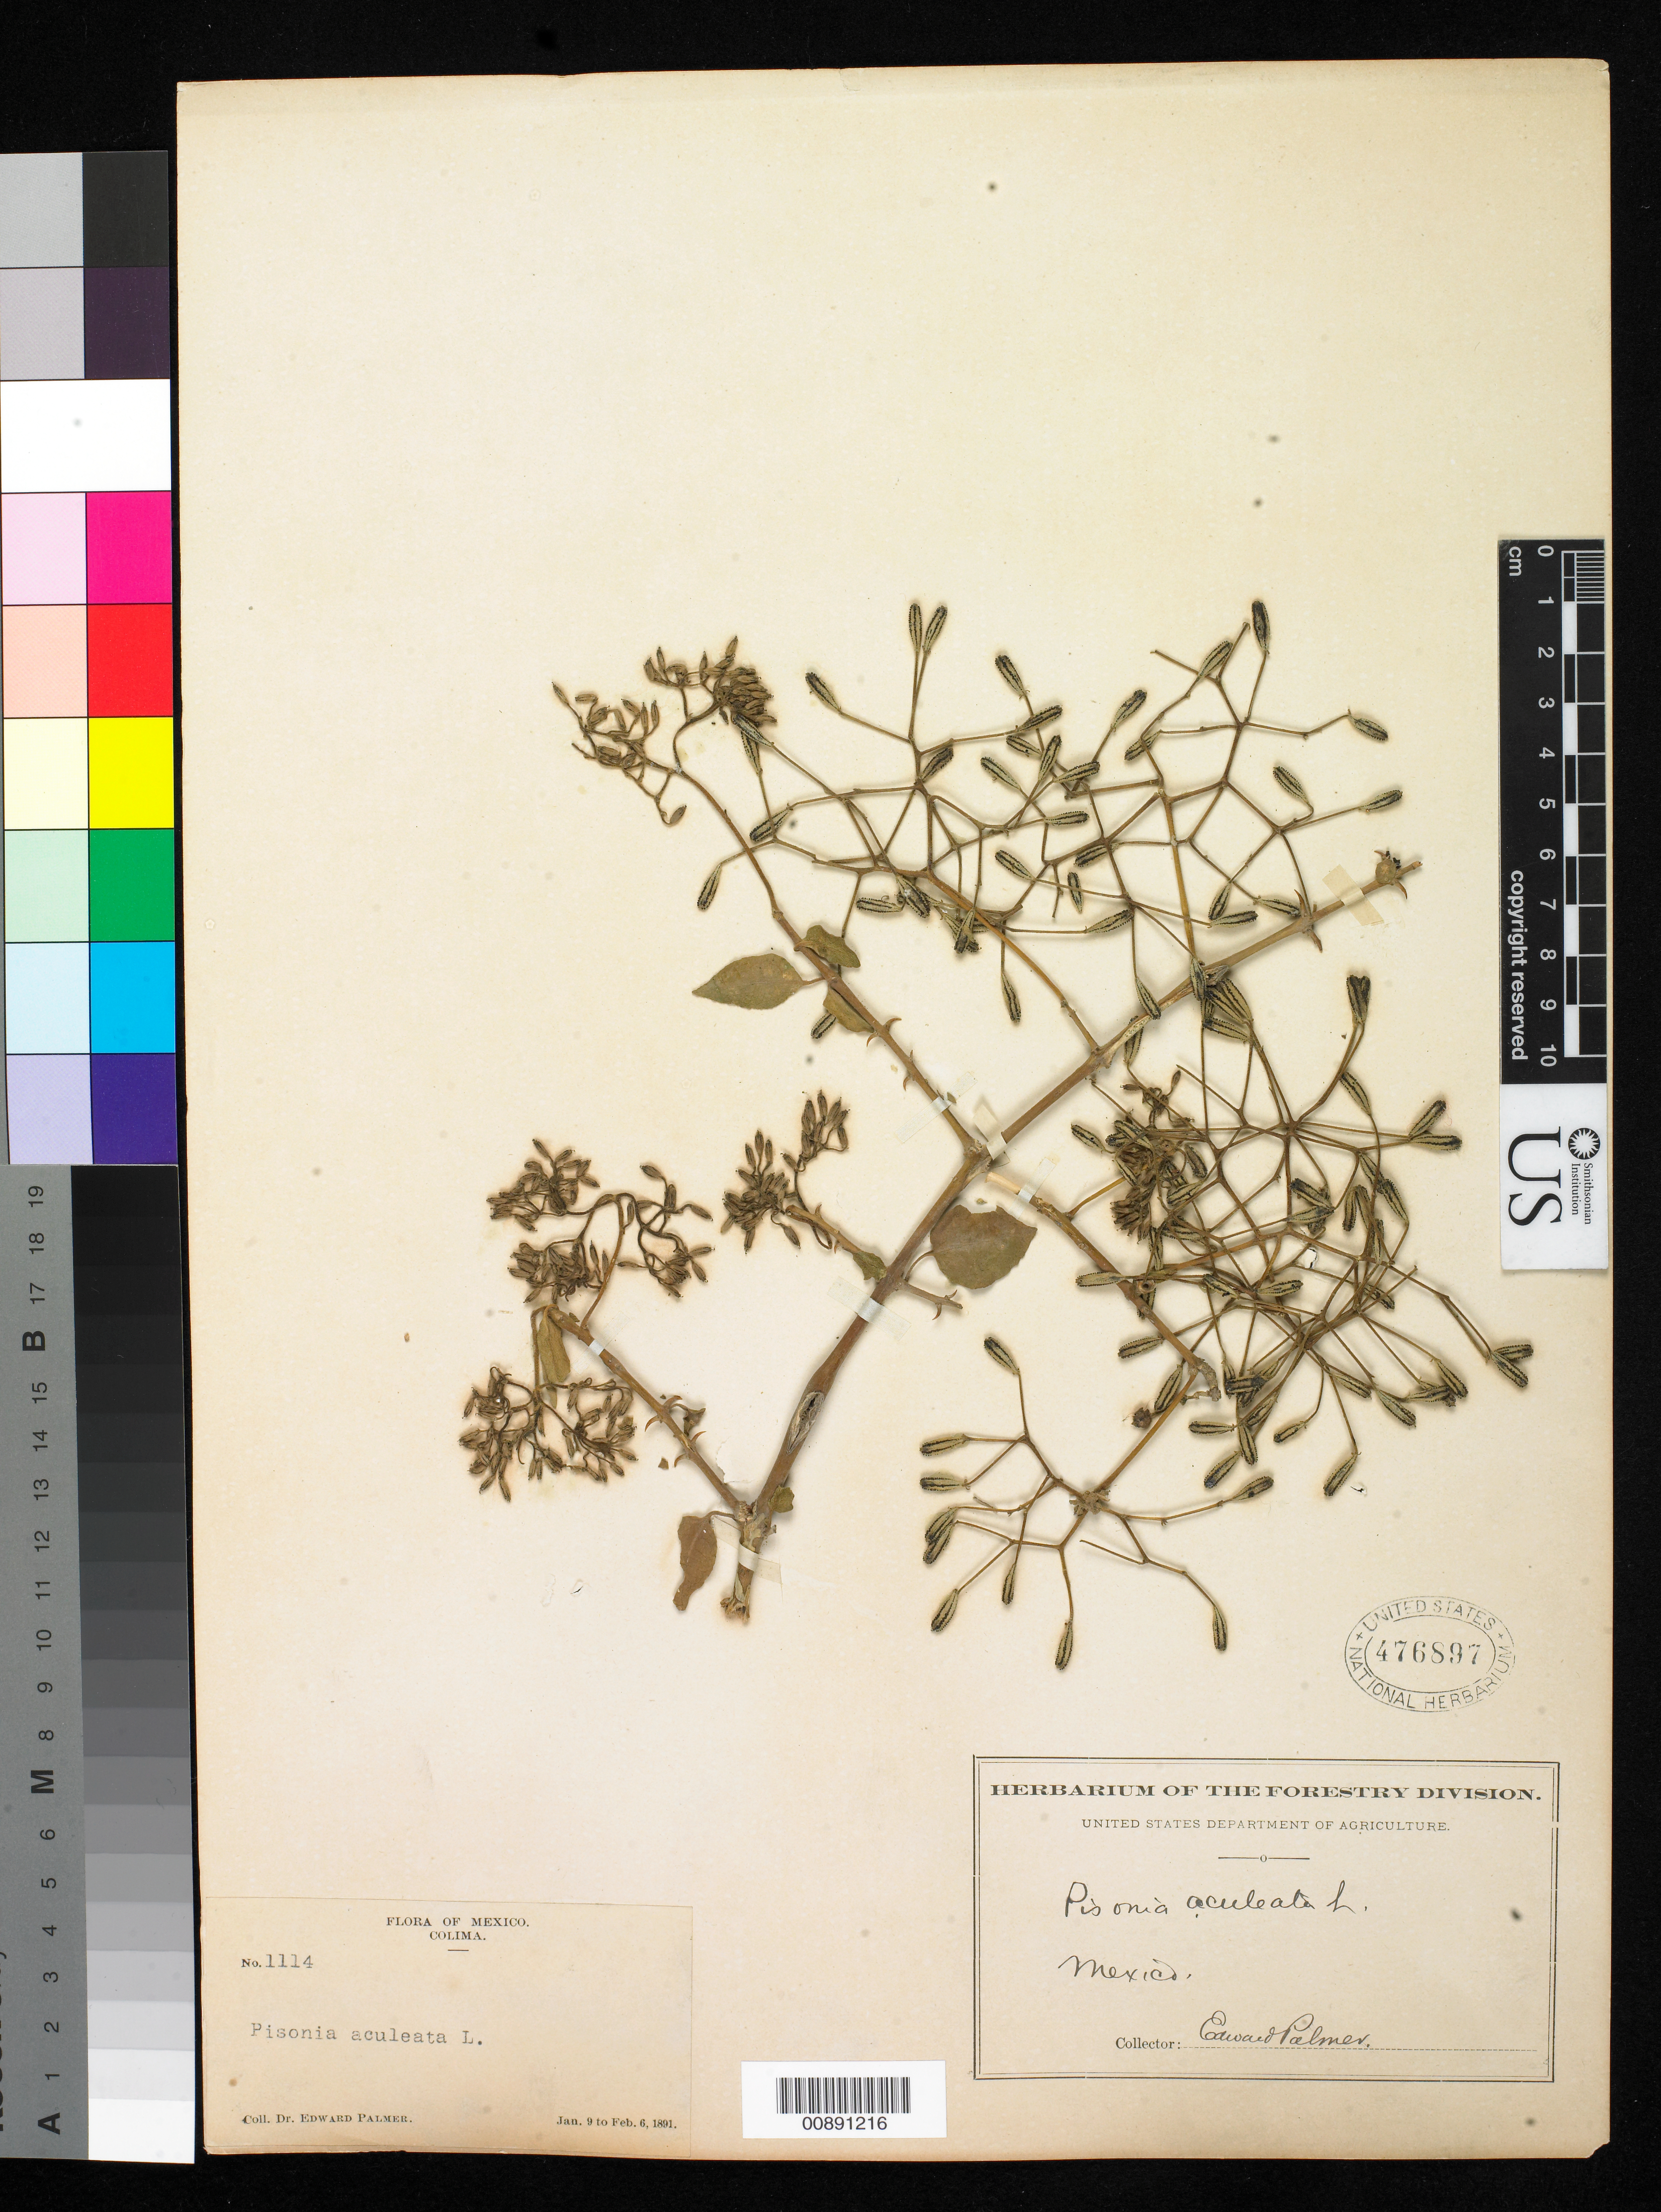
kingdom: Plantae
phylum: Tracheophyta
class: Magnoliopsida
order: Caryophyllales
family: Nyctaginaceae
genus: Pisonia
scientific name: Pisonia aculeata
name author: L.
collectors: E. Palmer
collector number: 1114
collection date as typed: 09 Jan 1891 to 06 Feb 1891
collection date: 1891-01-09/1891-02-06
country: Mexico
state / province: Colima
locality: Colima.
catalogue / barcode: US 476897